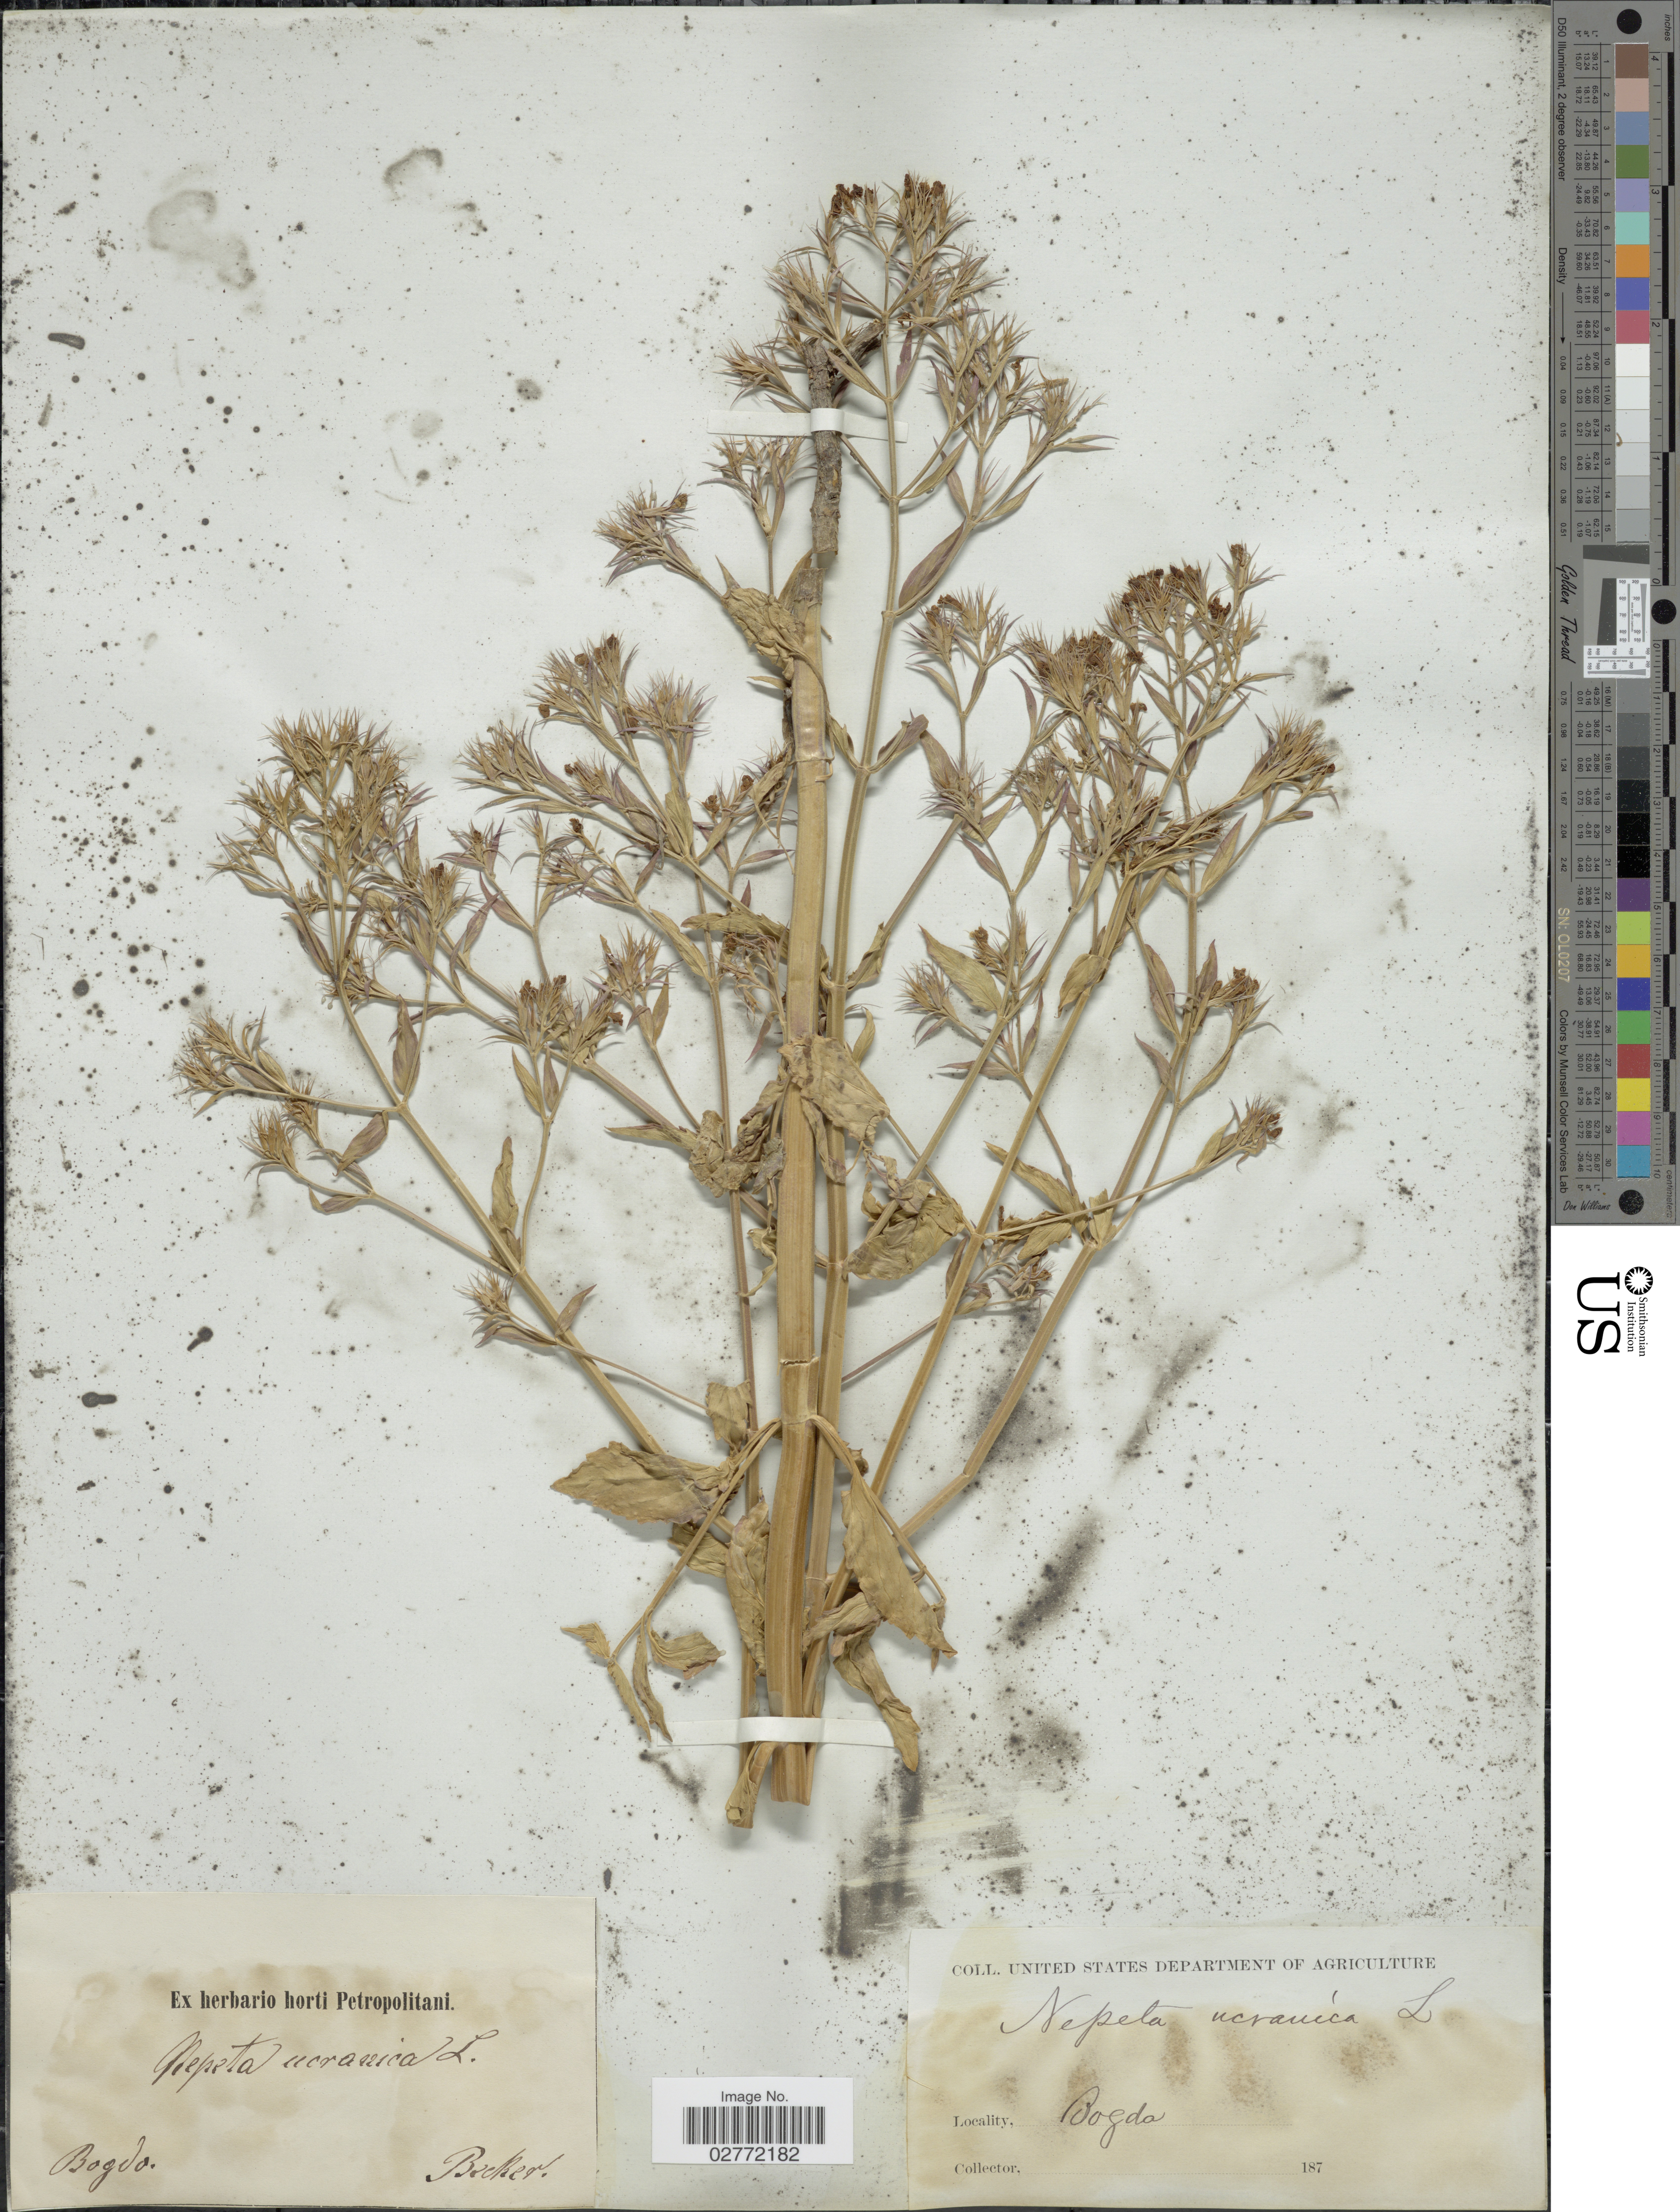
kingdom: Plantae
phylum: Tracheophyta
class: Magnoliopsida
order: Lamiales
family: Lamiaceae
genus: Nepeta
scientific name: Nepeta ucranica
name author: L.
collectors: -. Becker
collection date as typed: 187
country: Russian Federation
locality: Bogdo.